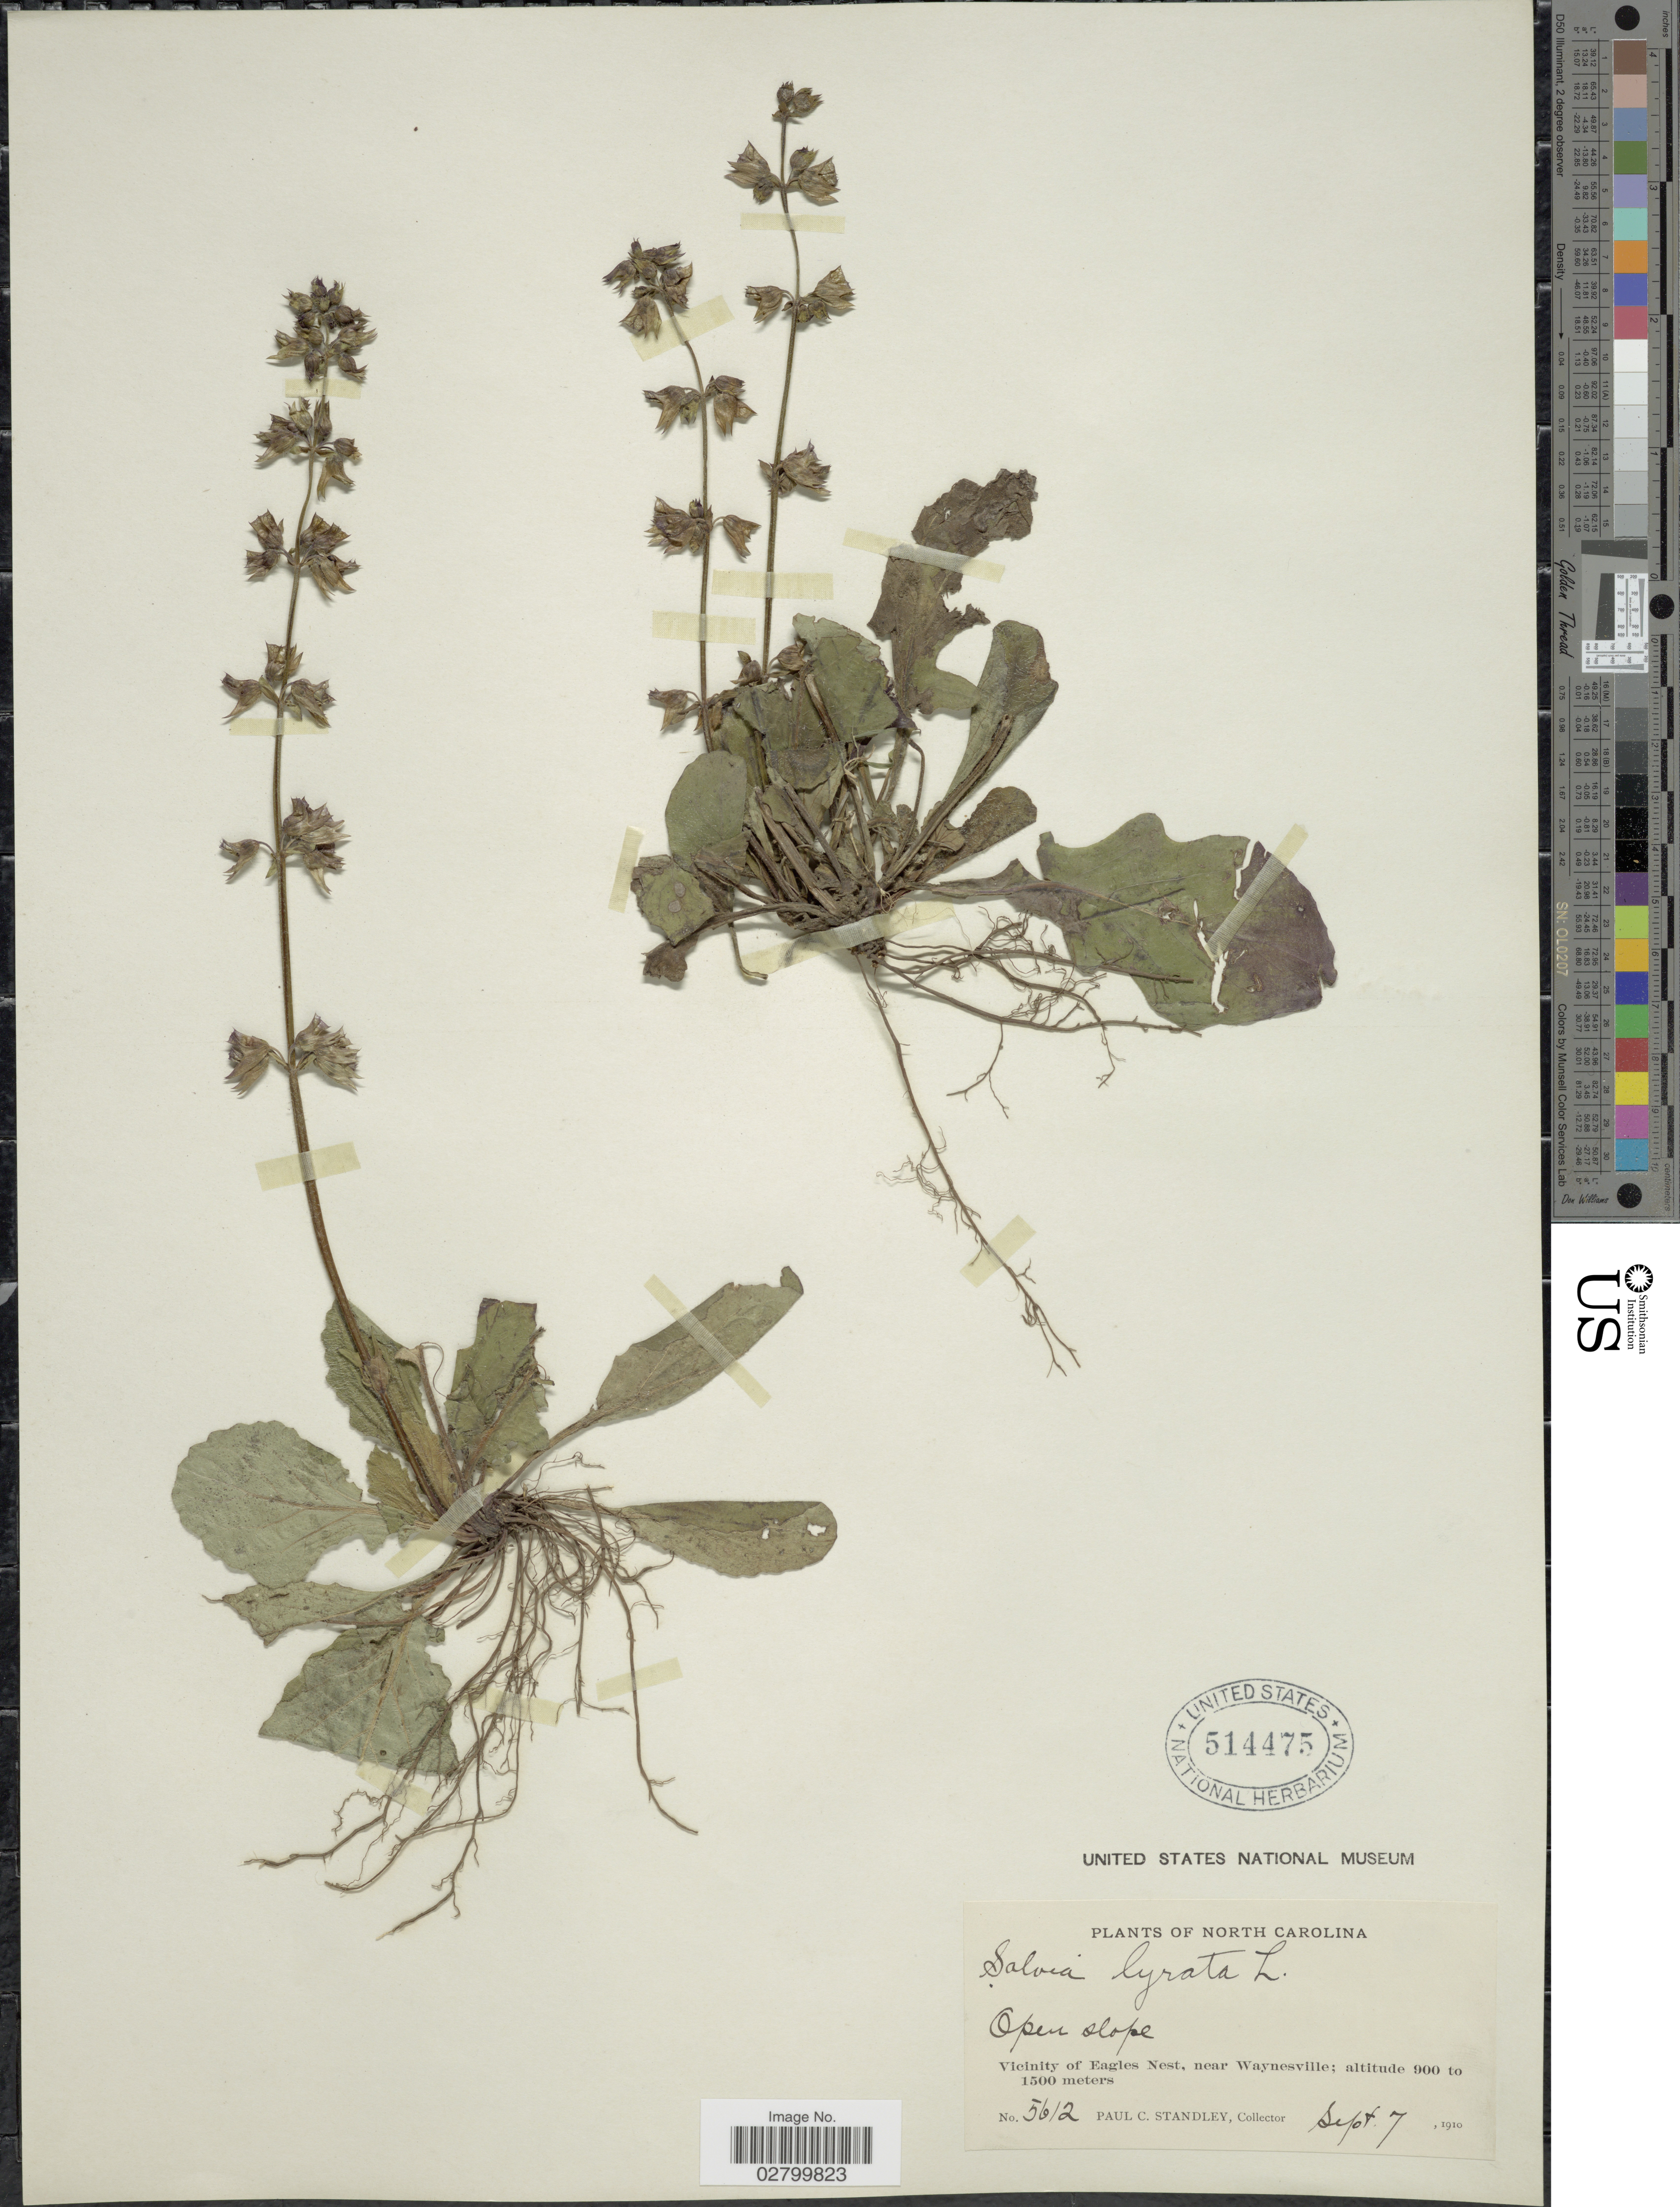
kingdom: Plantae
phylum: Tracheophyta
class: Magnoliopsida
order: Lamiales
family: Lamiaceae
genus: Salvia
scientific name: Salvia lyrata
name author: L.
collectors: P. C. Standley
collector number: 5612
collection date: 1910-09-07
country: United States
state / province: North Carolina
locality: Open slope. Vicinity of Eagles Nest, near Waynesville.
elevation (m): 900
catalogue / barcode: US 514475